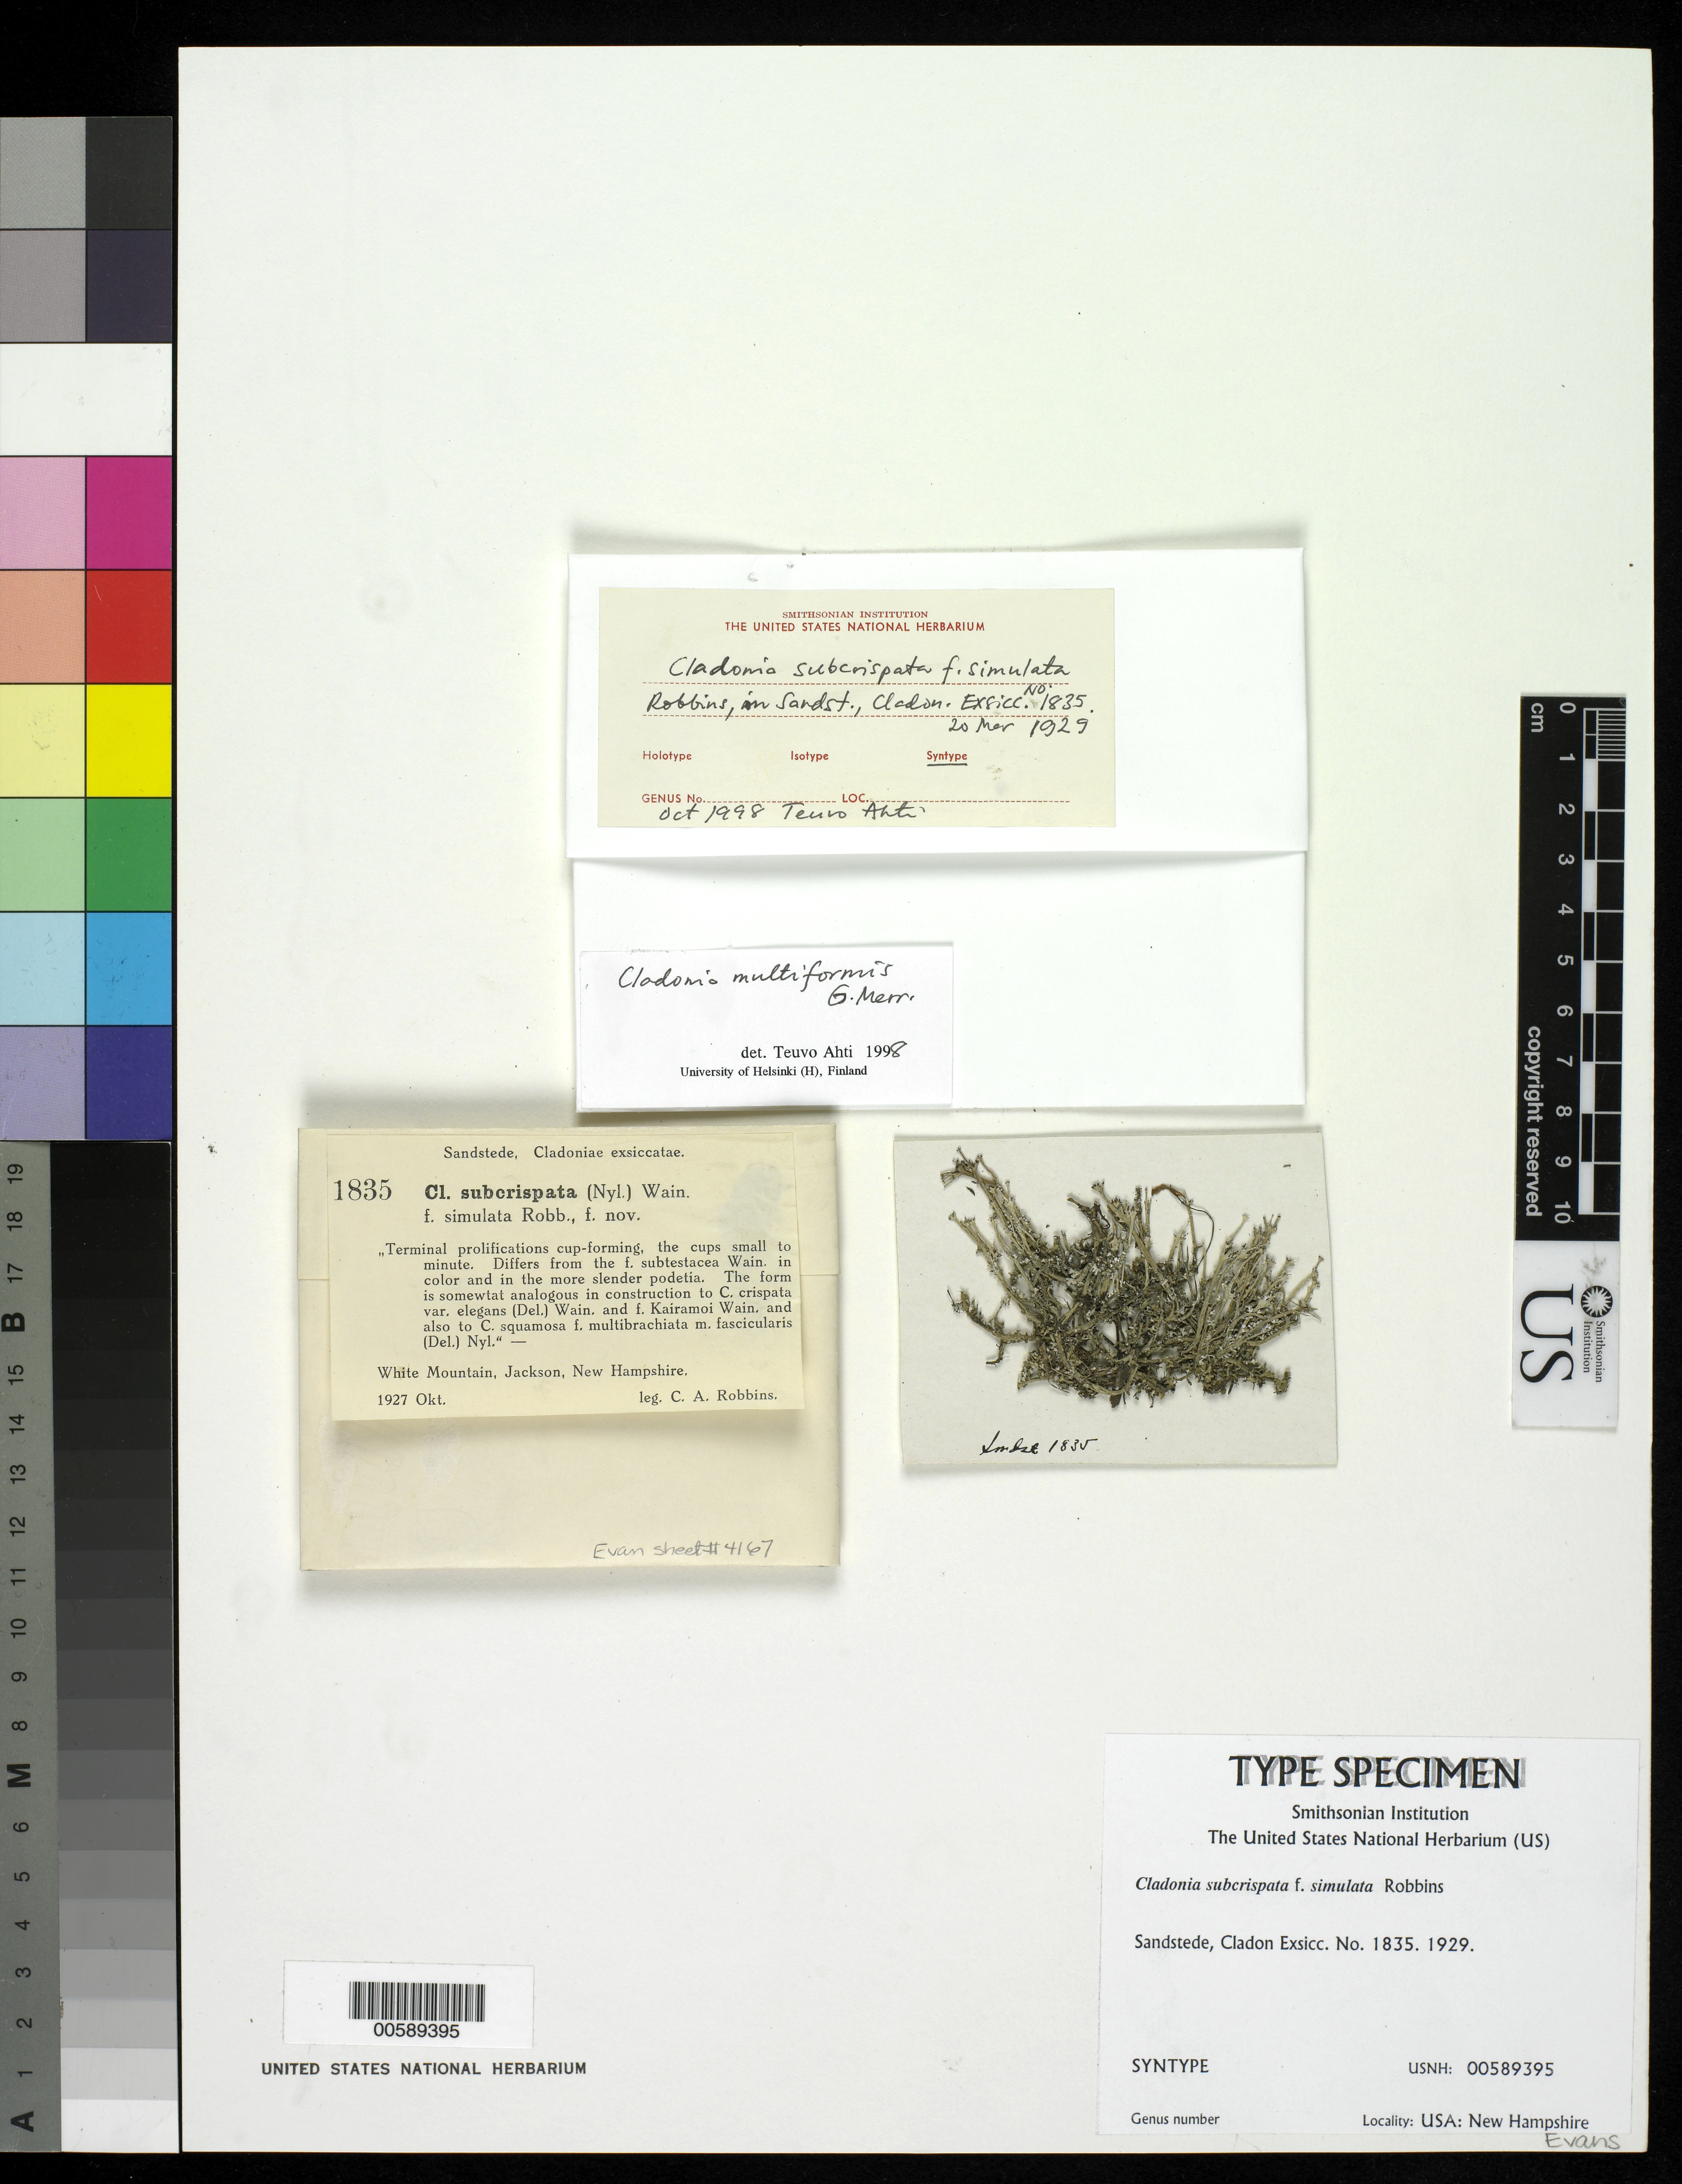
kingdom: Fungi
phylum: Ascomycota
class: Lecanoromycetes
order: Lecanorales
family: Cladoniaceae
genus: Cladonia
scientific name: Cladonia subcrispata f. simulata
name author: Robbins in Sandst.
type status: Syntype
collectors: C. A. Robbins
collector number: Sandst., Clad. Exs. 1835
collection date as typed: Oct 1927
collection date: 1927-10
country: United States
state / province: New Hampshire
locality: White Mountain, Jackson.